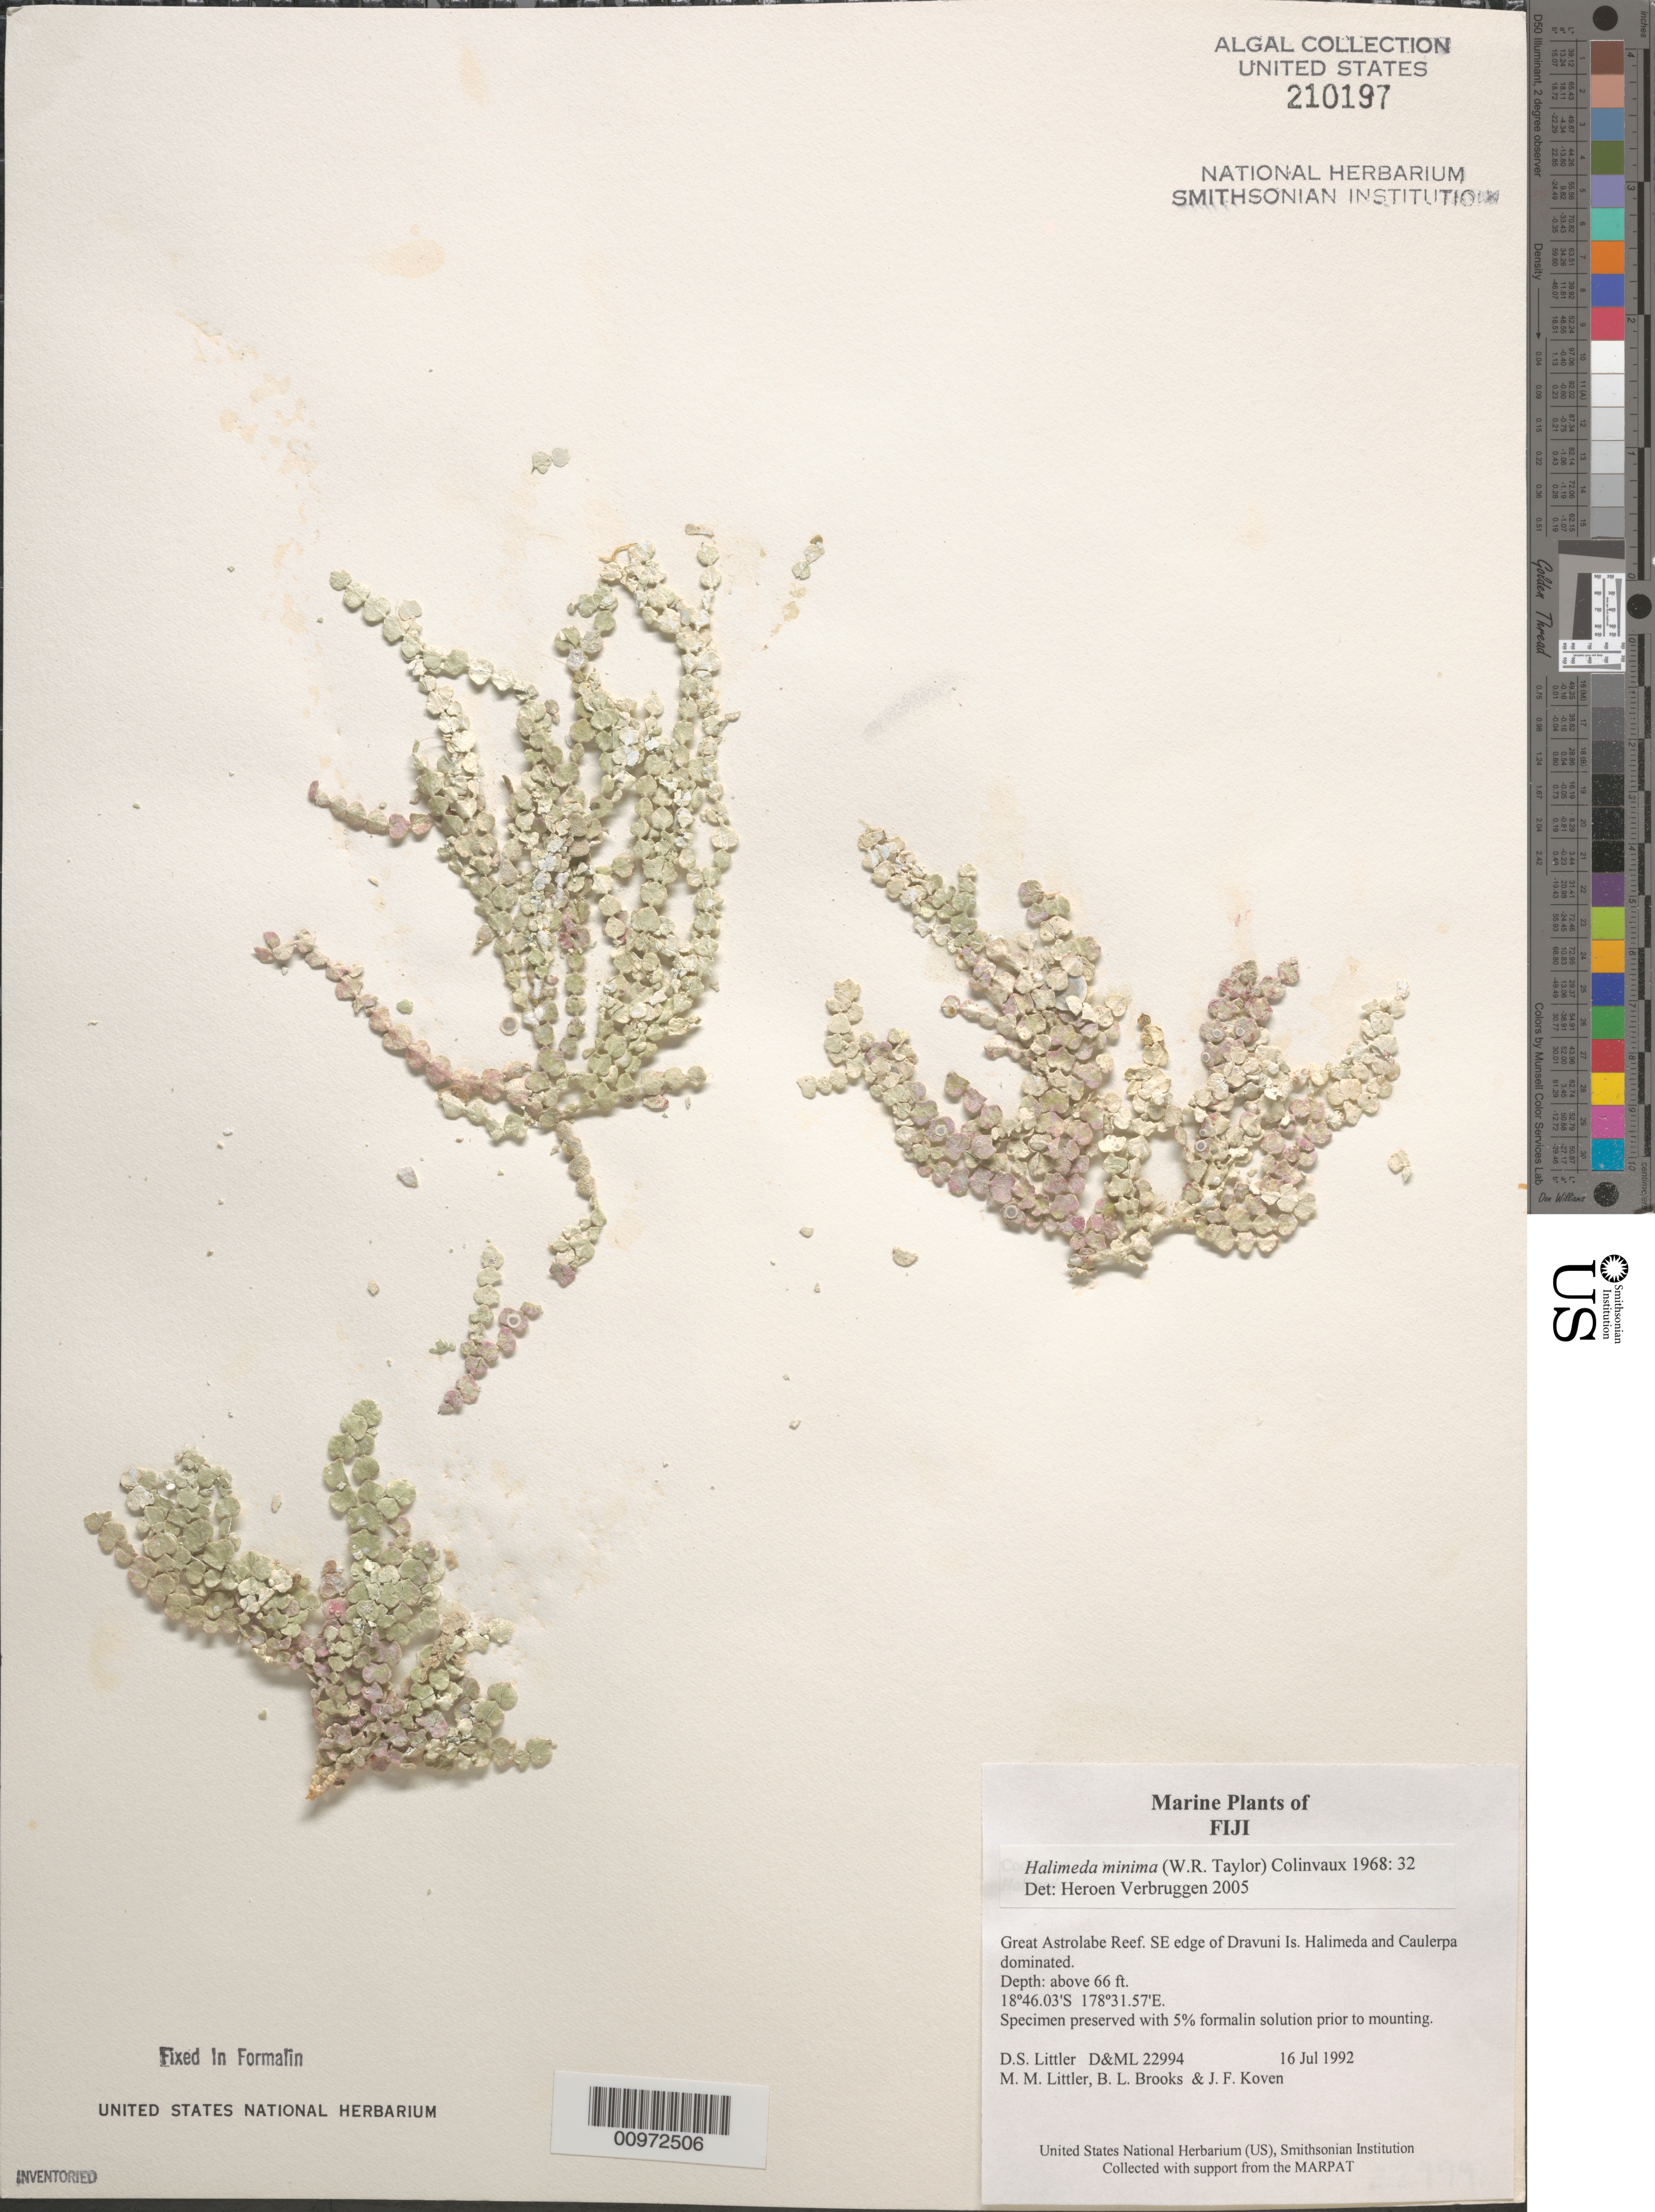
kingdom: Plantae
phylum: Chlorophyta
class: Ulvophyceae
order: Bryopsidales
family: Halimedaceae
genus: Halimeda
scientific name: Halimeda minima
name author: (W.R. Taylor) Hillis-Colinvaux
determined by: Verbruggen, H.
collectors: D. S. Littler, M. M. Littler, B. Brooks & J. Koven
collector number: D&ML 22994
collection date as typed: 16 Jul 1992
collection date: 1992-07-16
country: Fiji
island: Dravuni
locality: Great Astrolabe Reef, southeast edge of island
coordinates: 18 46.03'S, 178 31.57'E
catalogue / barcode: US 210197